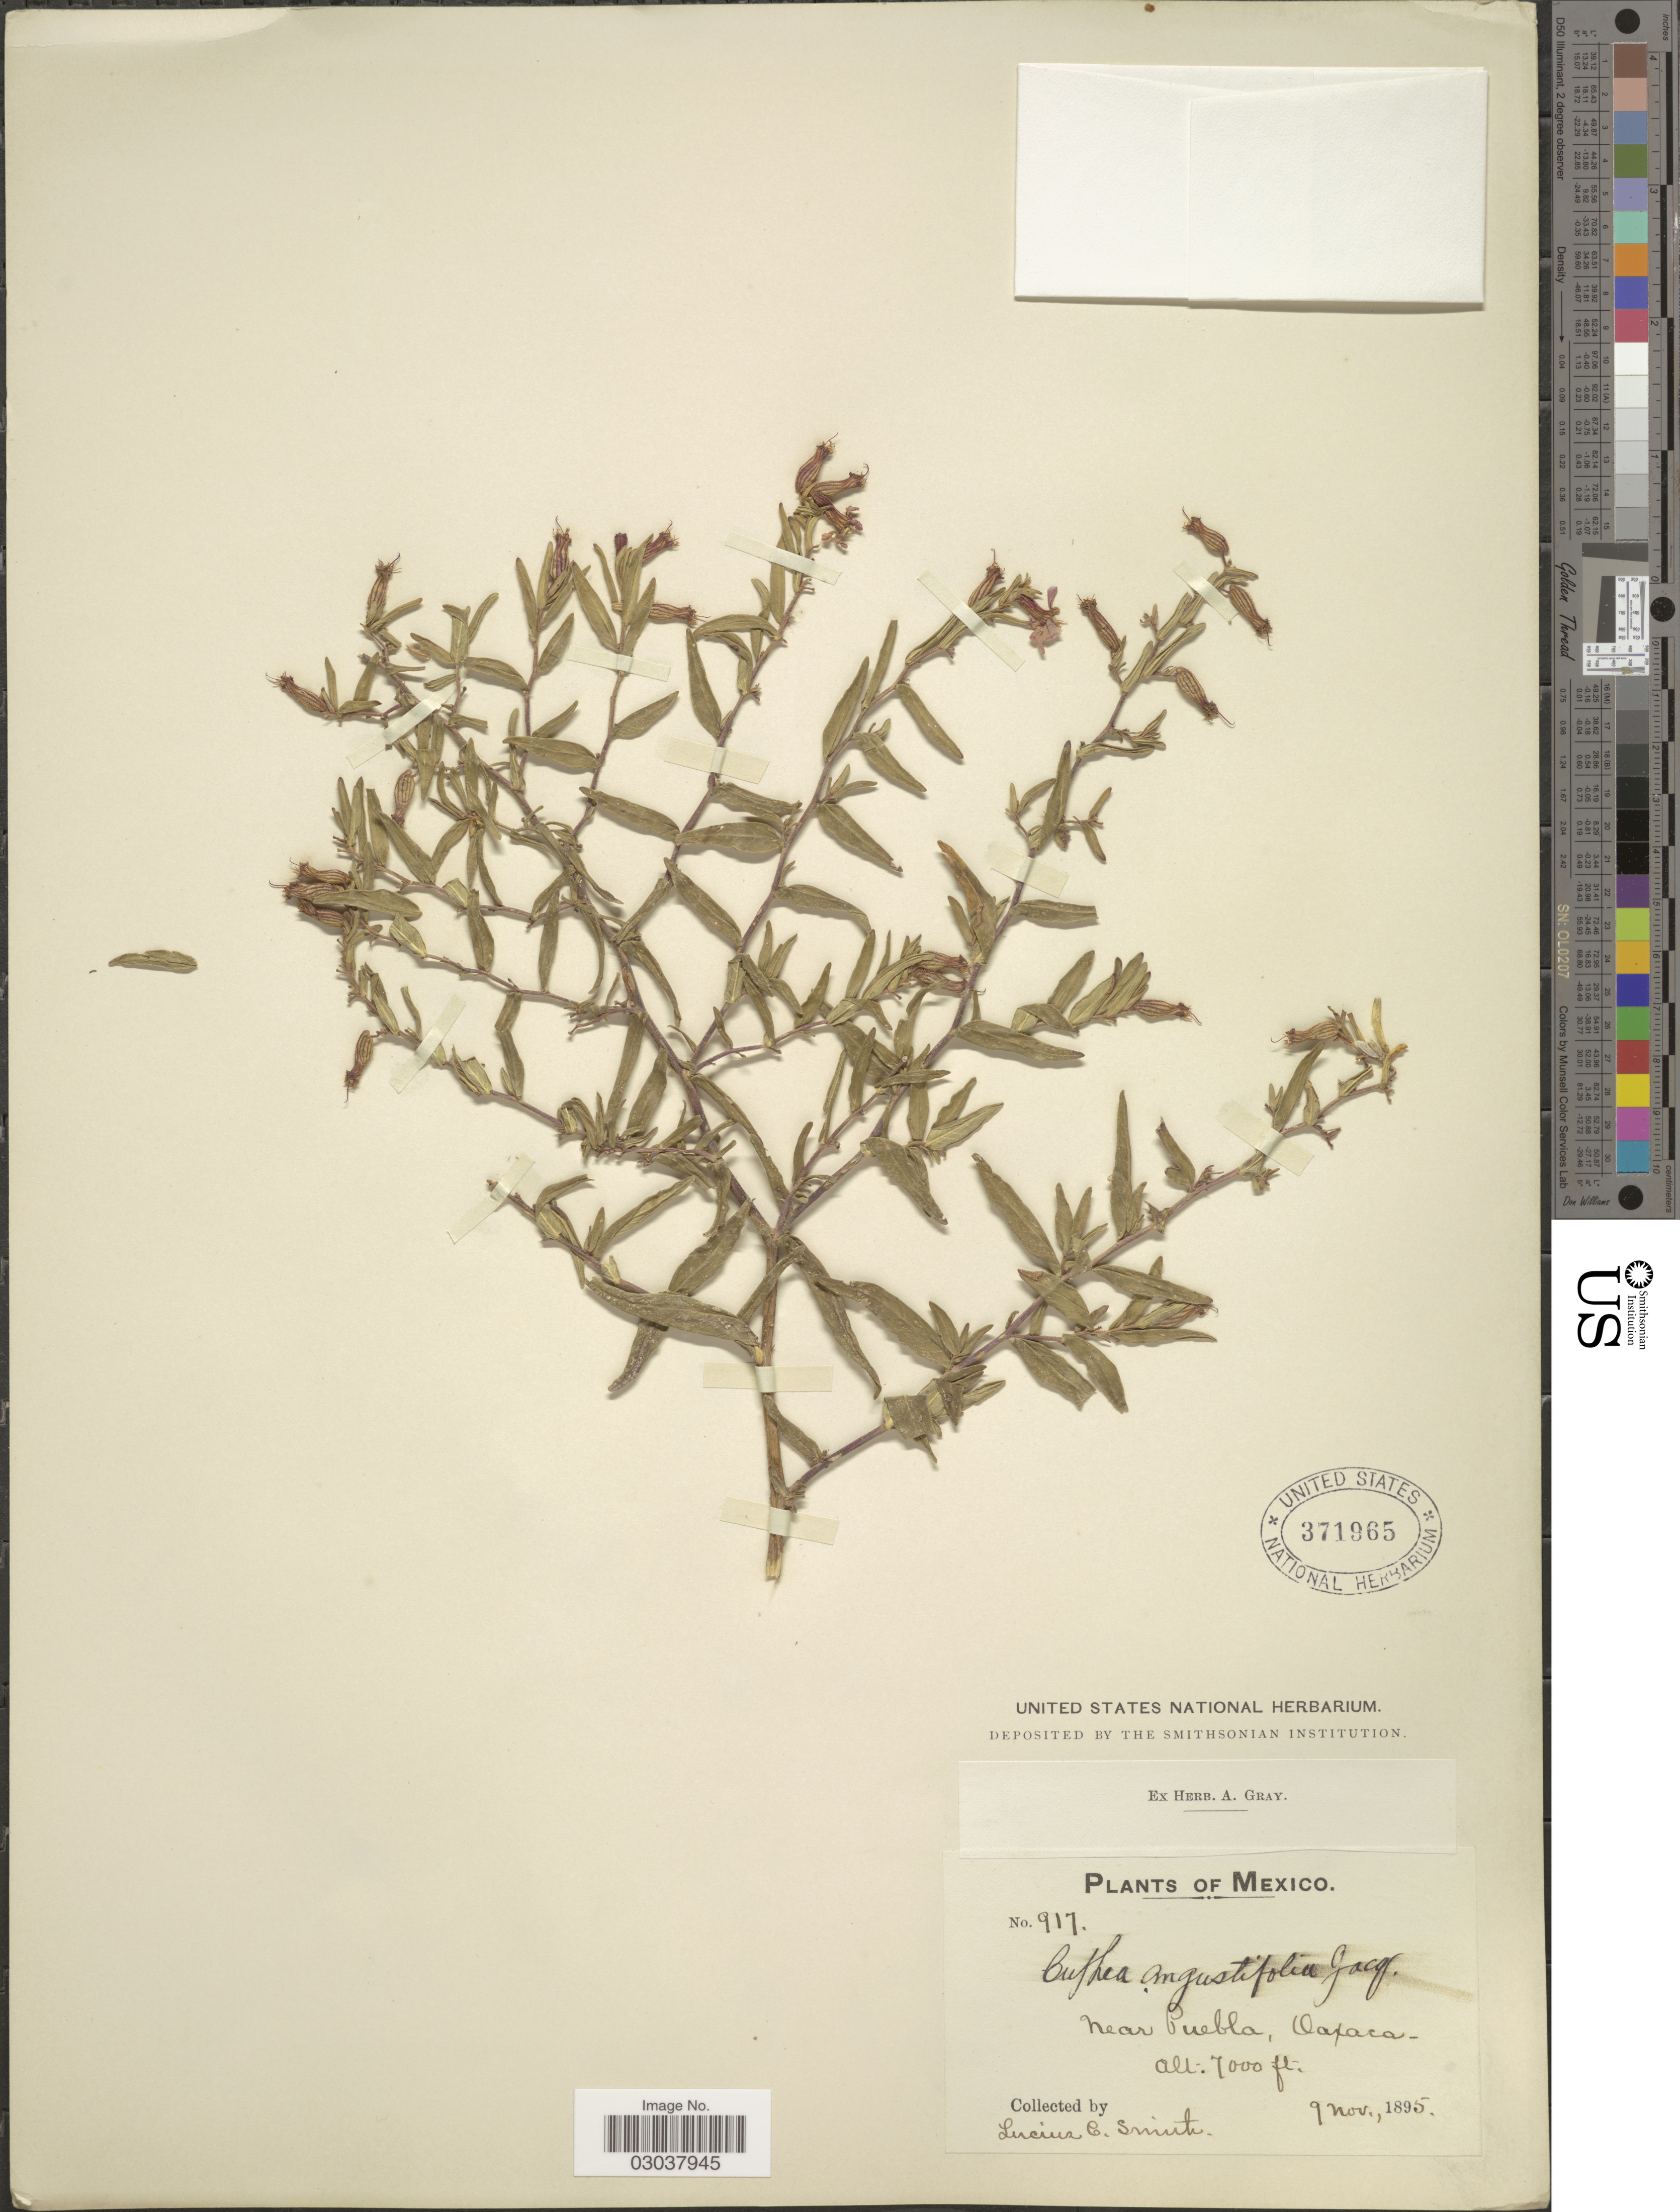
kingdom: Plantae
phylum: Tracheophyta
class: Magnoliopsida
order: Myrtales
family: Lythraceae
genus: Cuphea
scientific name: Cuphea angustifolia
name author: Jacq. ex Koehne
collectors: L. C. Smith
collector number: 917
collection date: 1895-11-09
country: Mexico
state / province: Oaxaca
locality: Near Puebla.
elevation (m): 2134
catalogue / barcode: US 371965